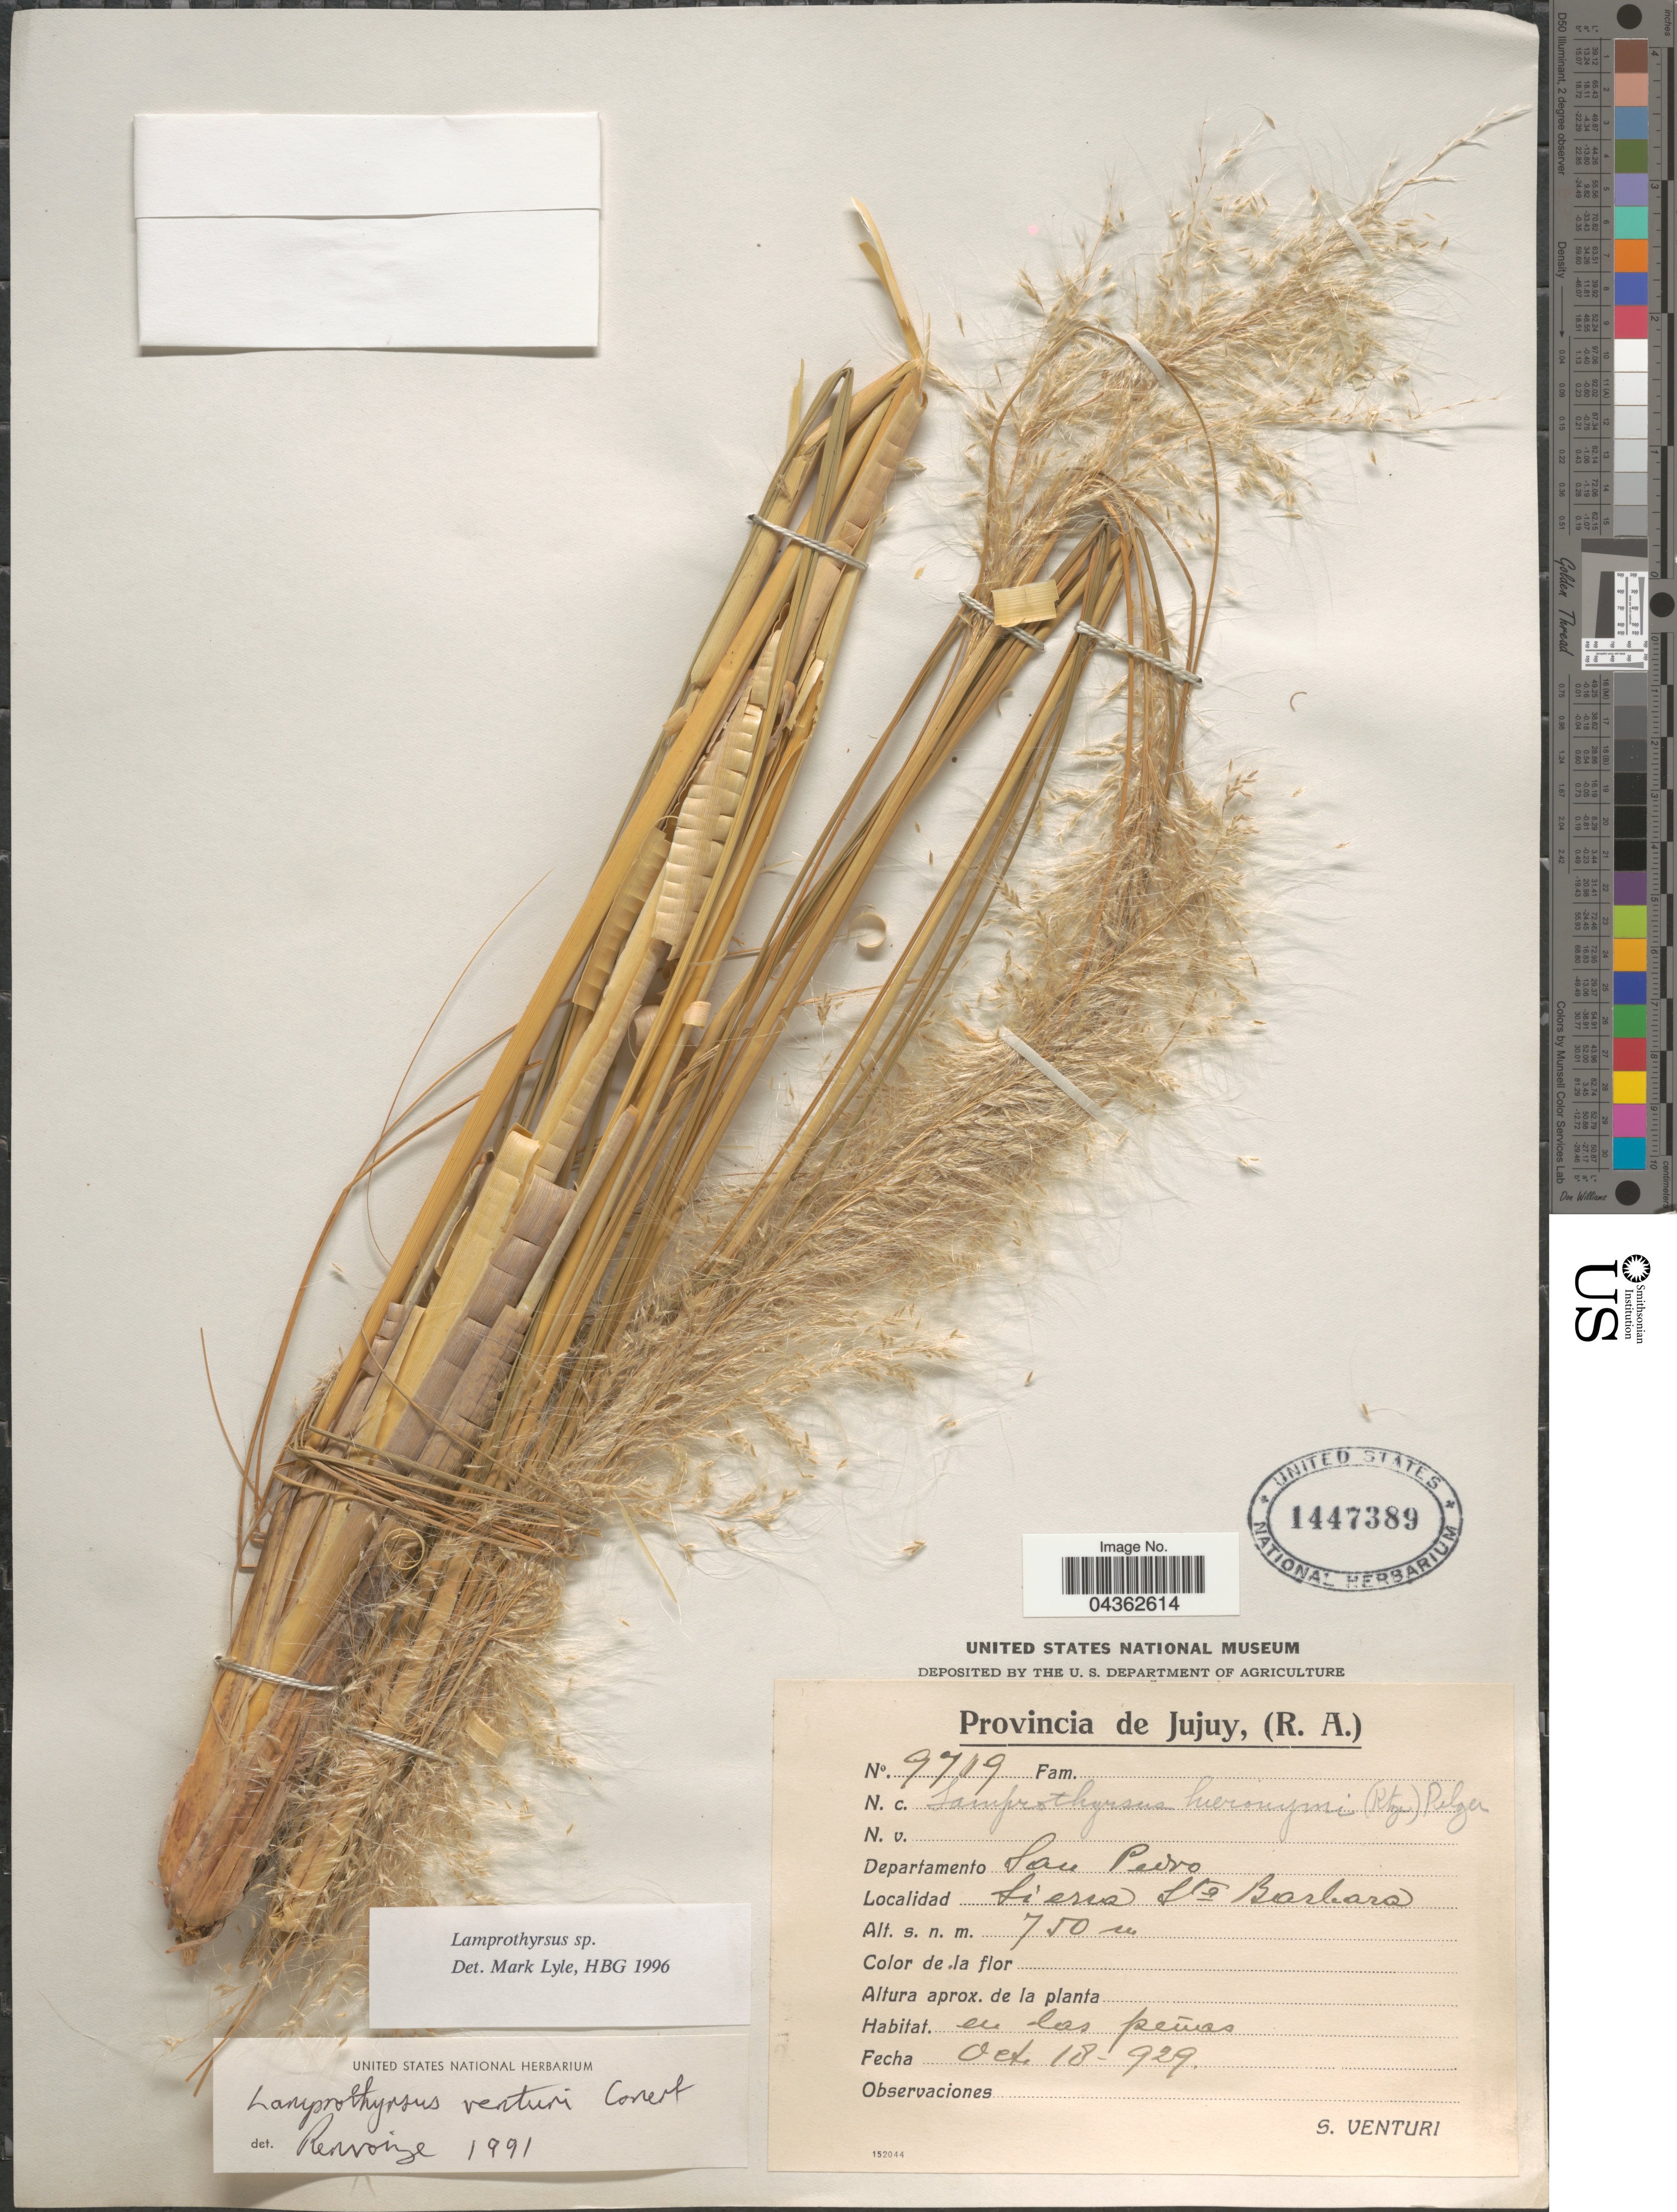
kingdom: Plantae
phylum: Tracheophyta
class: Liliopsida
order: Poales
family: Poaceae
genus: Cortaderia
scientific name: Cortaderia hieronymi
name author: (Kuntze) H.P. Linder & N.P. Barker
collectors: S. Venturi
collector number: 9719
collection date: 1929-10-18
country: Argentina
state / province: Jujuy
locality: Departamento San Pedro. Sierra Sta Barbara.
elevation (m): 750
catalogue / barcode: US 1447389